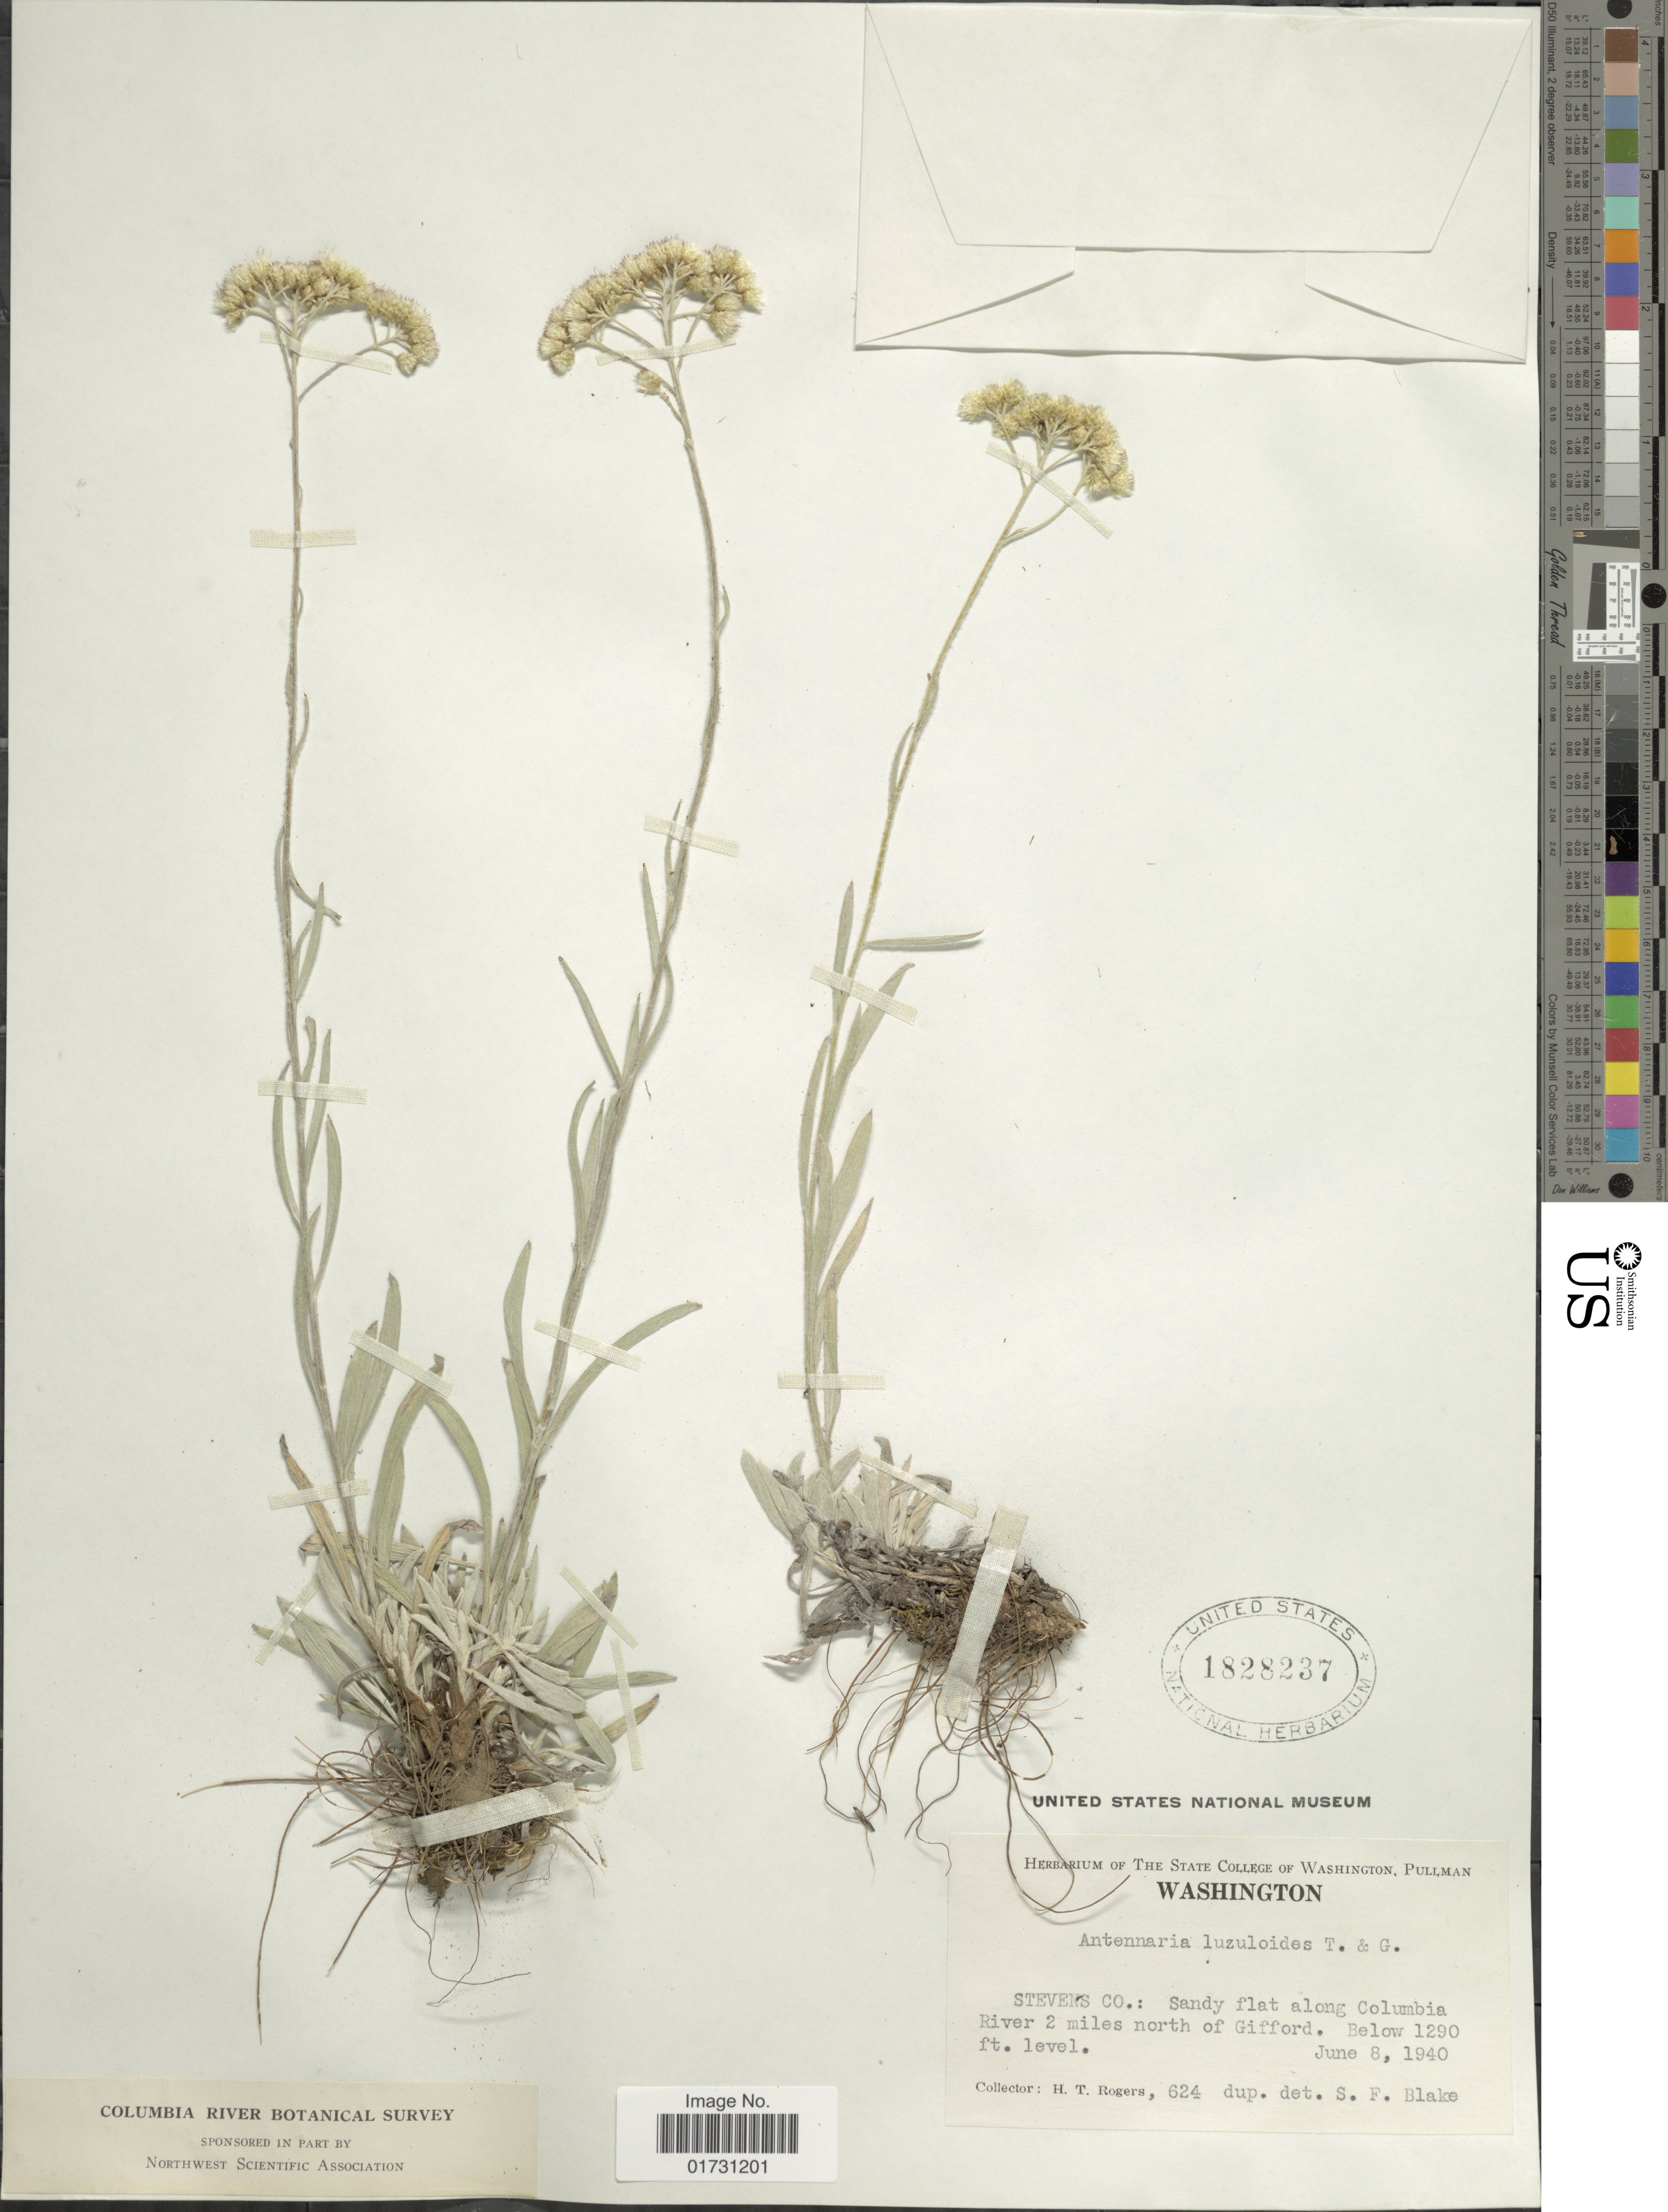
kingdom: Plantae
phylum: Tracheophyta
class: Magnoliopsida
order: Asterales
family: Asteraceae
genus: Antennaria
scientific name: Antennaria luzuloides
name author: Torr. & A. Gray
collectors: H. Rogers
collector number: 624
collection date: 1940-06-08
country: United States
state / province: Washington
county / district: Stevens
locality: Stevens Co.: Sandy flat along Columbia River 2 miles north of Gifford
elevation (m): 393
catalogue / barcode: US 1828237